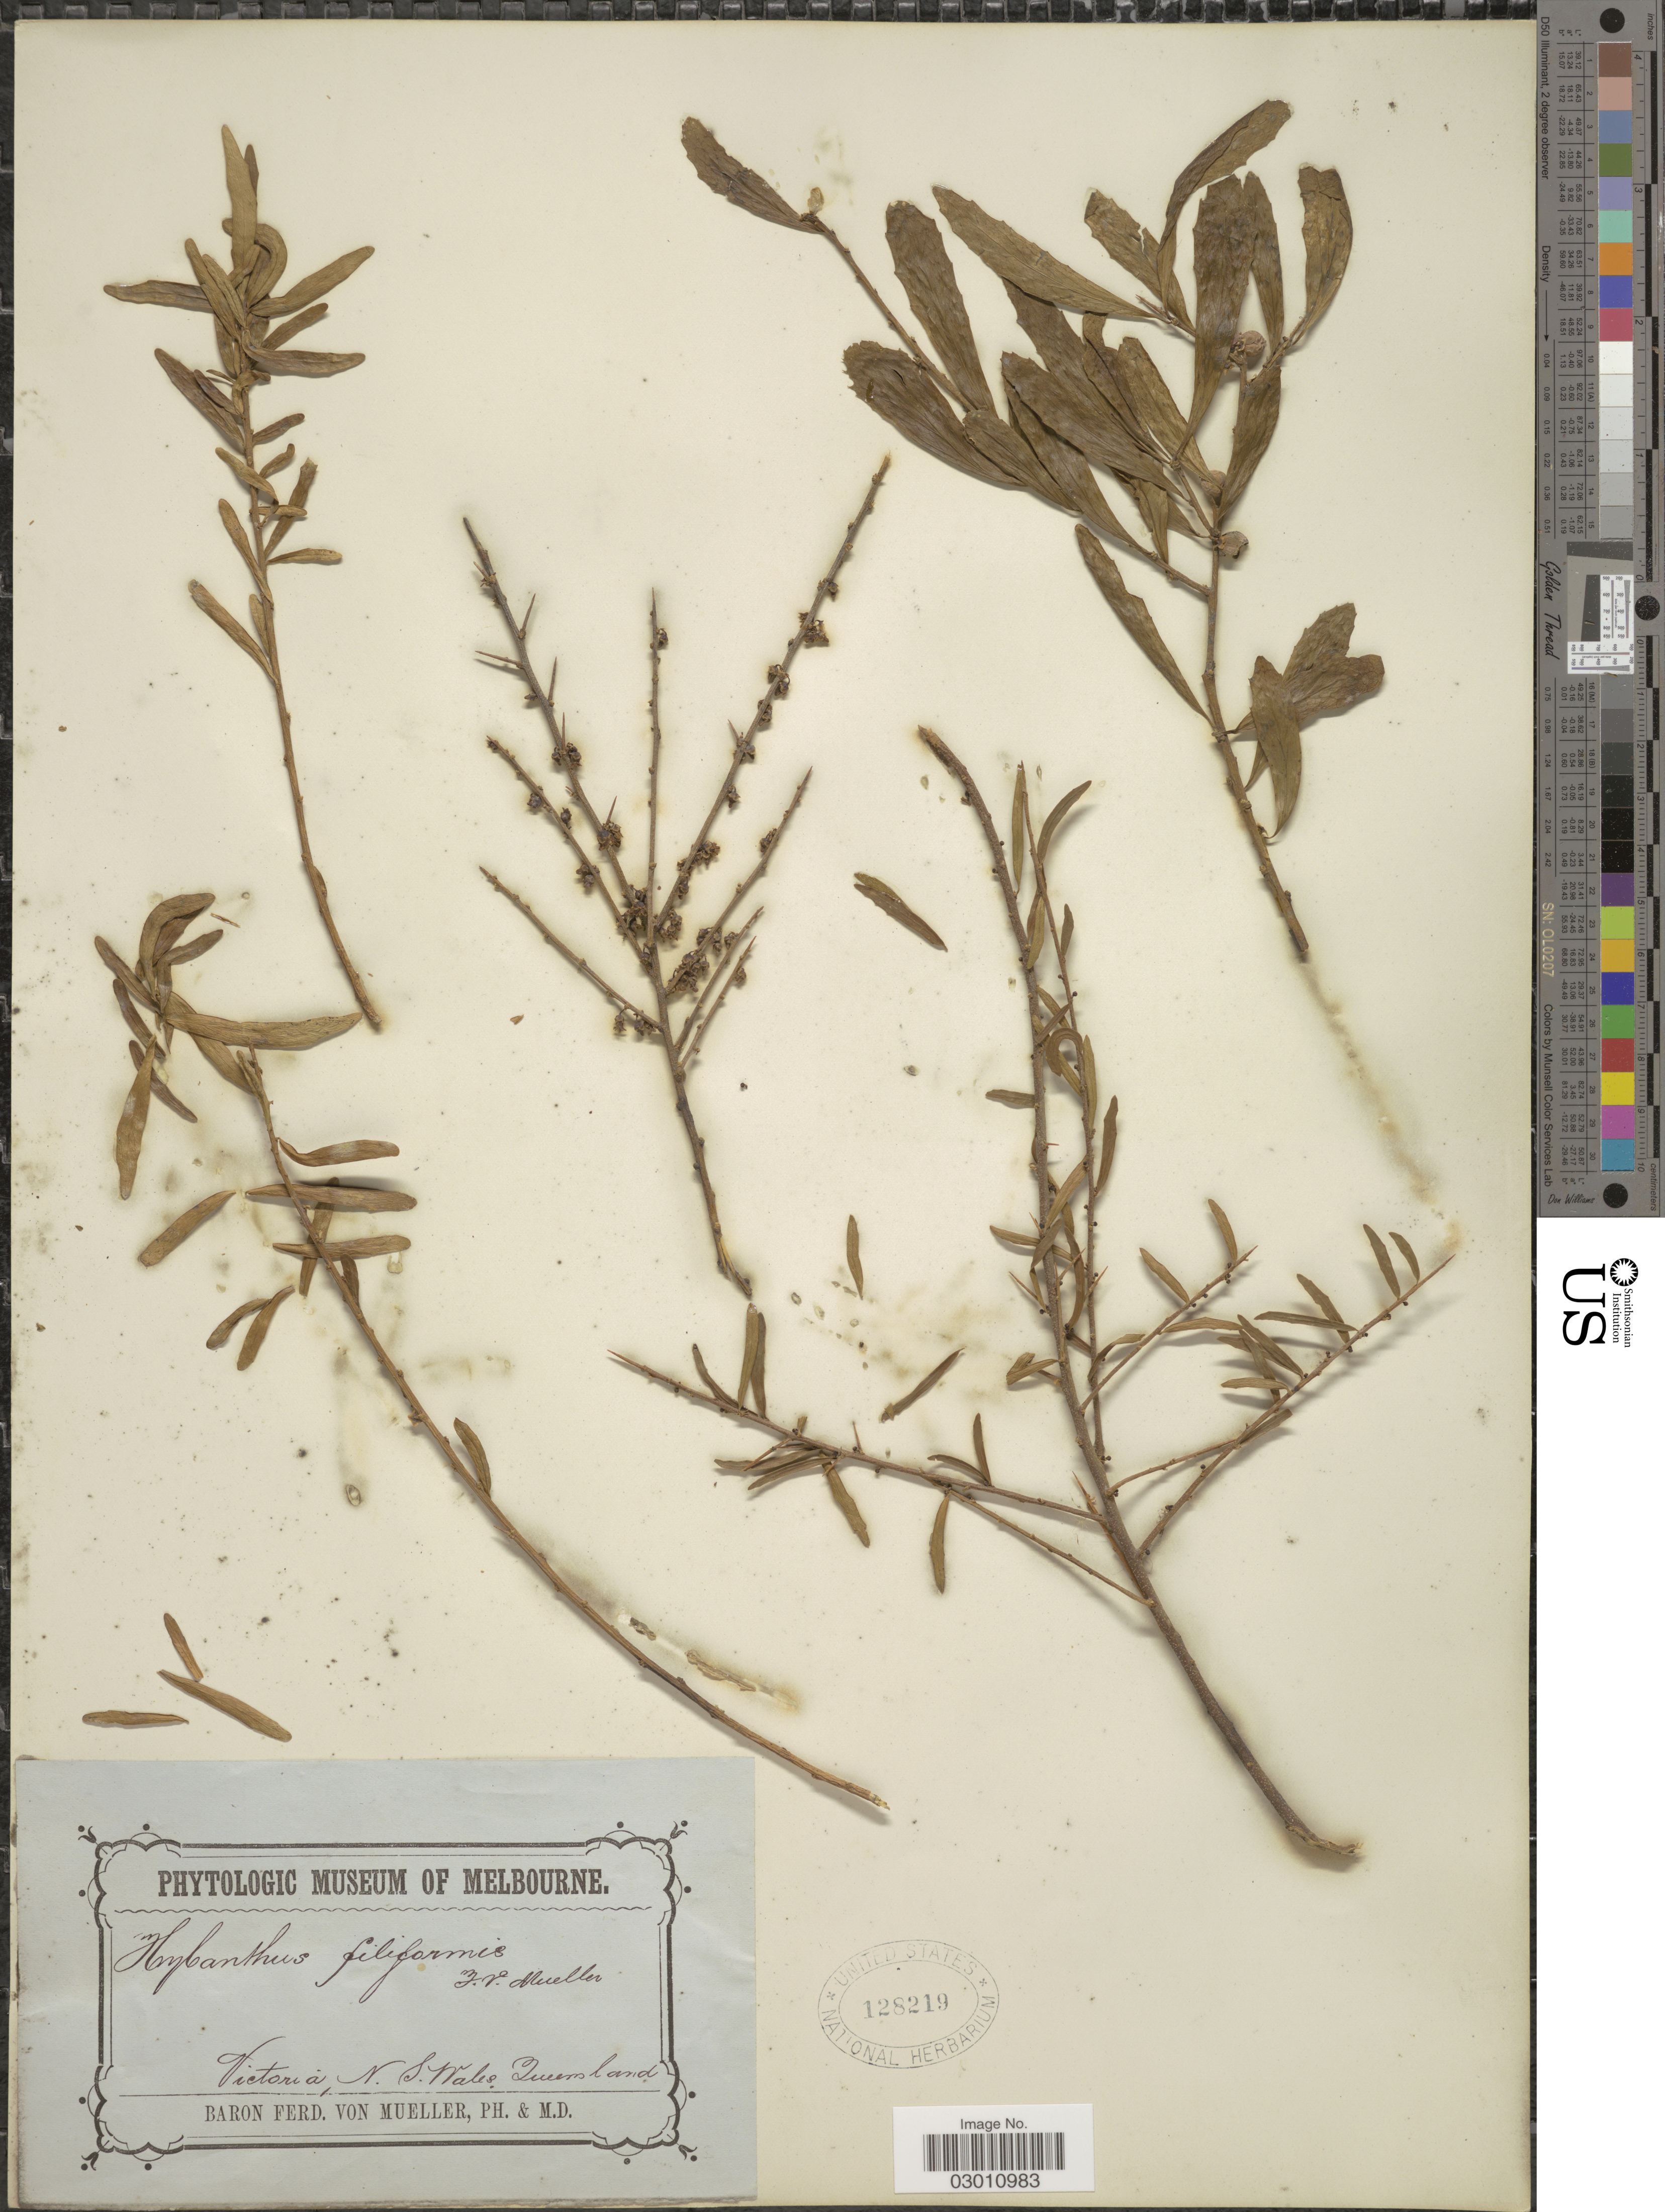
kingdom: Plantae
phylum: Tracheophyta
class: Magnoliopsida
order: Malpighiales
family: Violaceae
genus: Melicytus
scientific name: Melicytus dentatus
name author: (R. Br. ex DC.) Molloy & Mabb.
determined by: Strong, Mark T., (BOT), Smithsonian Institution - National Museum of Natural History (UNITED STATES)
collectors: F. von Mueller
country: Australia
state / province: Victoria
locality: Victoria, N. S. Wales, Queensland.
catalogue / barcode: US 128219